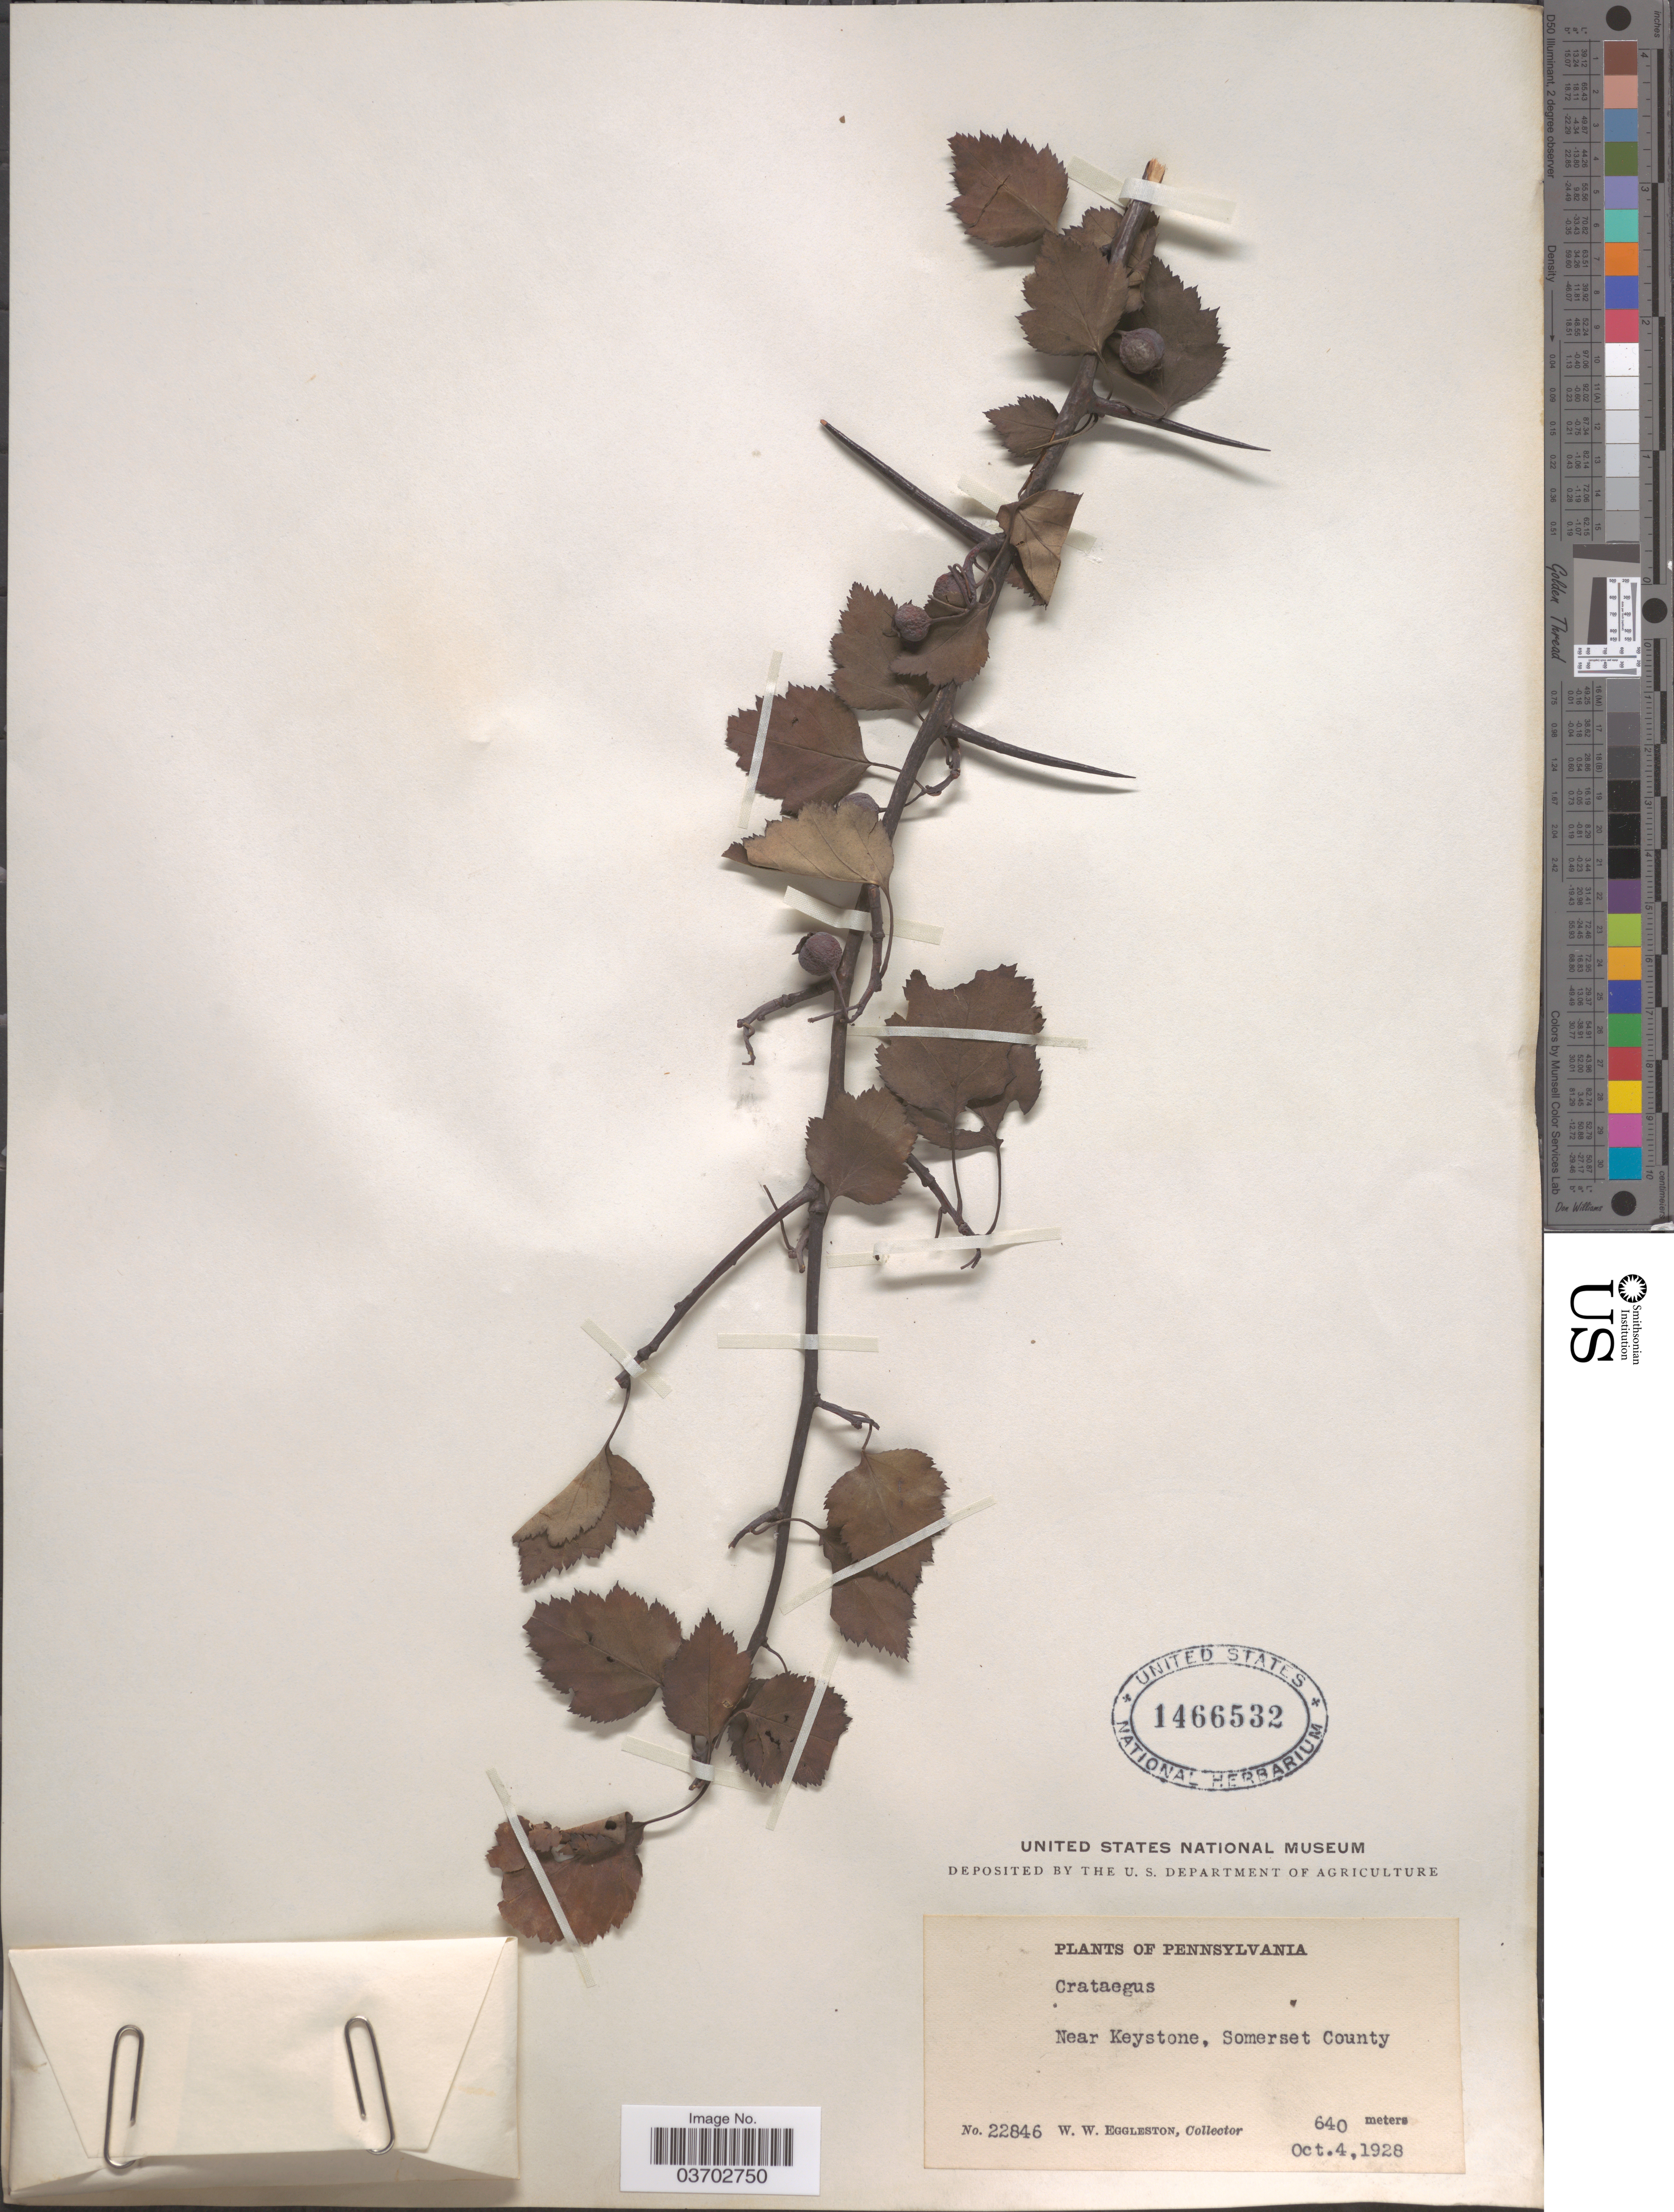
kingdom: Plantae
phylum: Tracheophyta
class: Magnoliopsida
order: Rosales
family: Rosaceae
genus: Crataegus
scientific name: Crataegus sp.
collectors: W. W. Eggleston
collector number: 22846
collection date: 1928-10-04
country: United States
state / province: Pennsylvania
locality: Near Keystone, Somerset County.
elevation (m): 640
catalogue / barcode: US 1466532